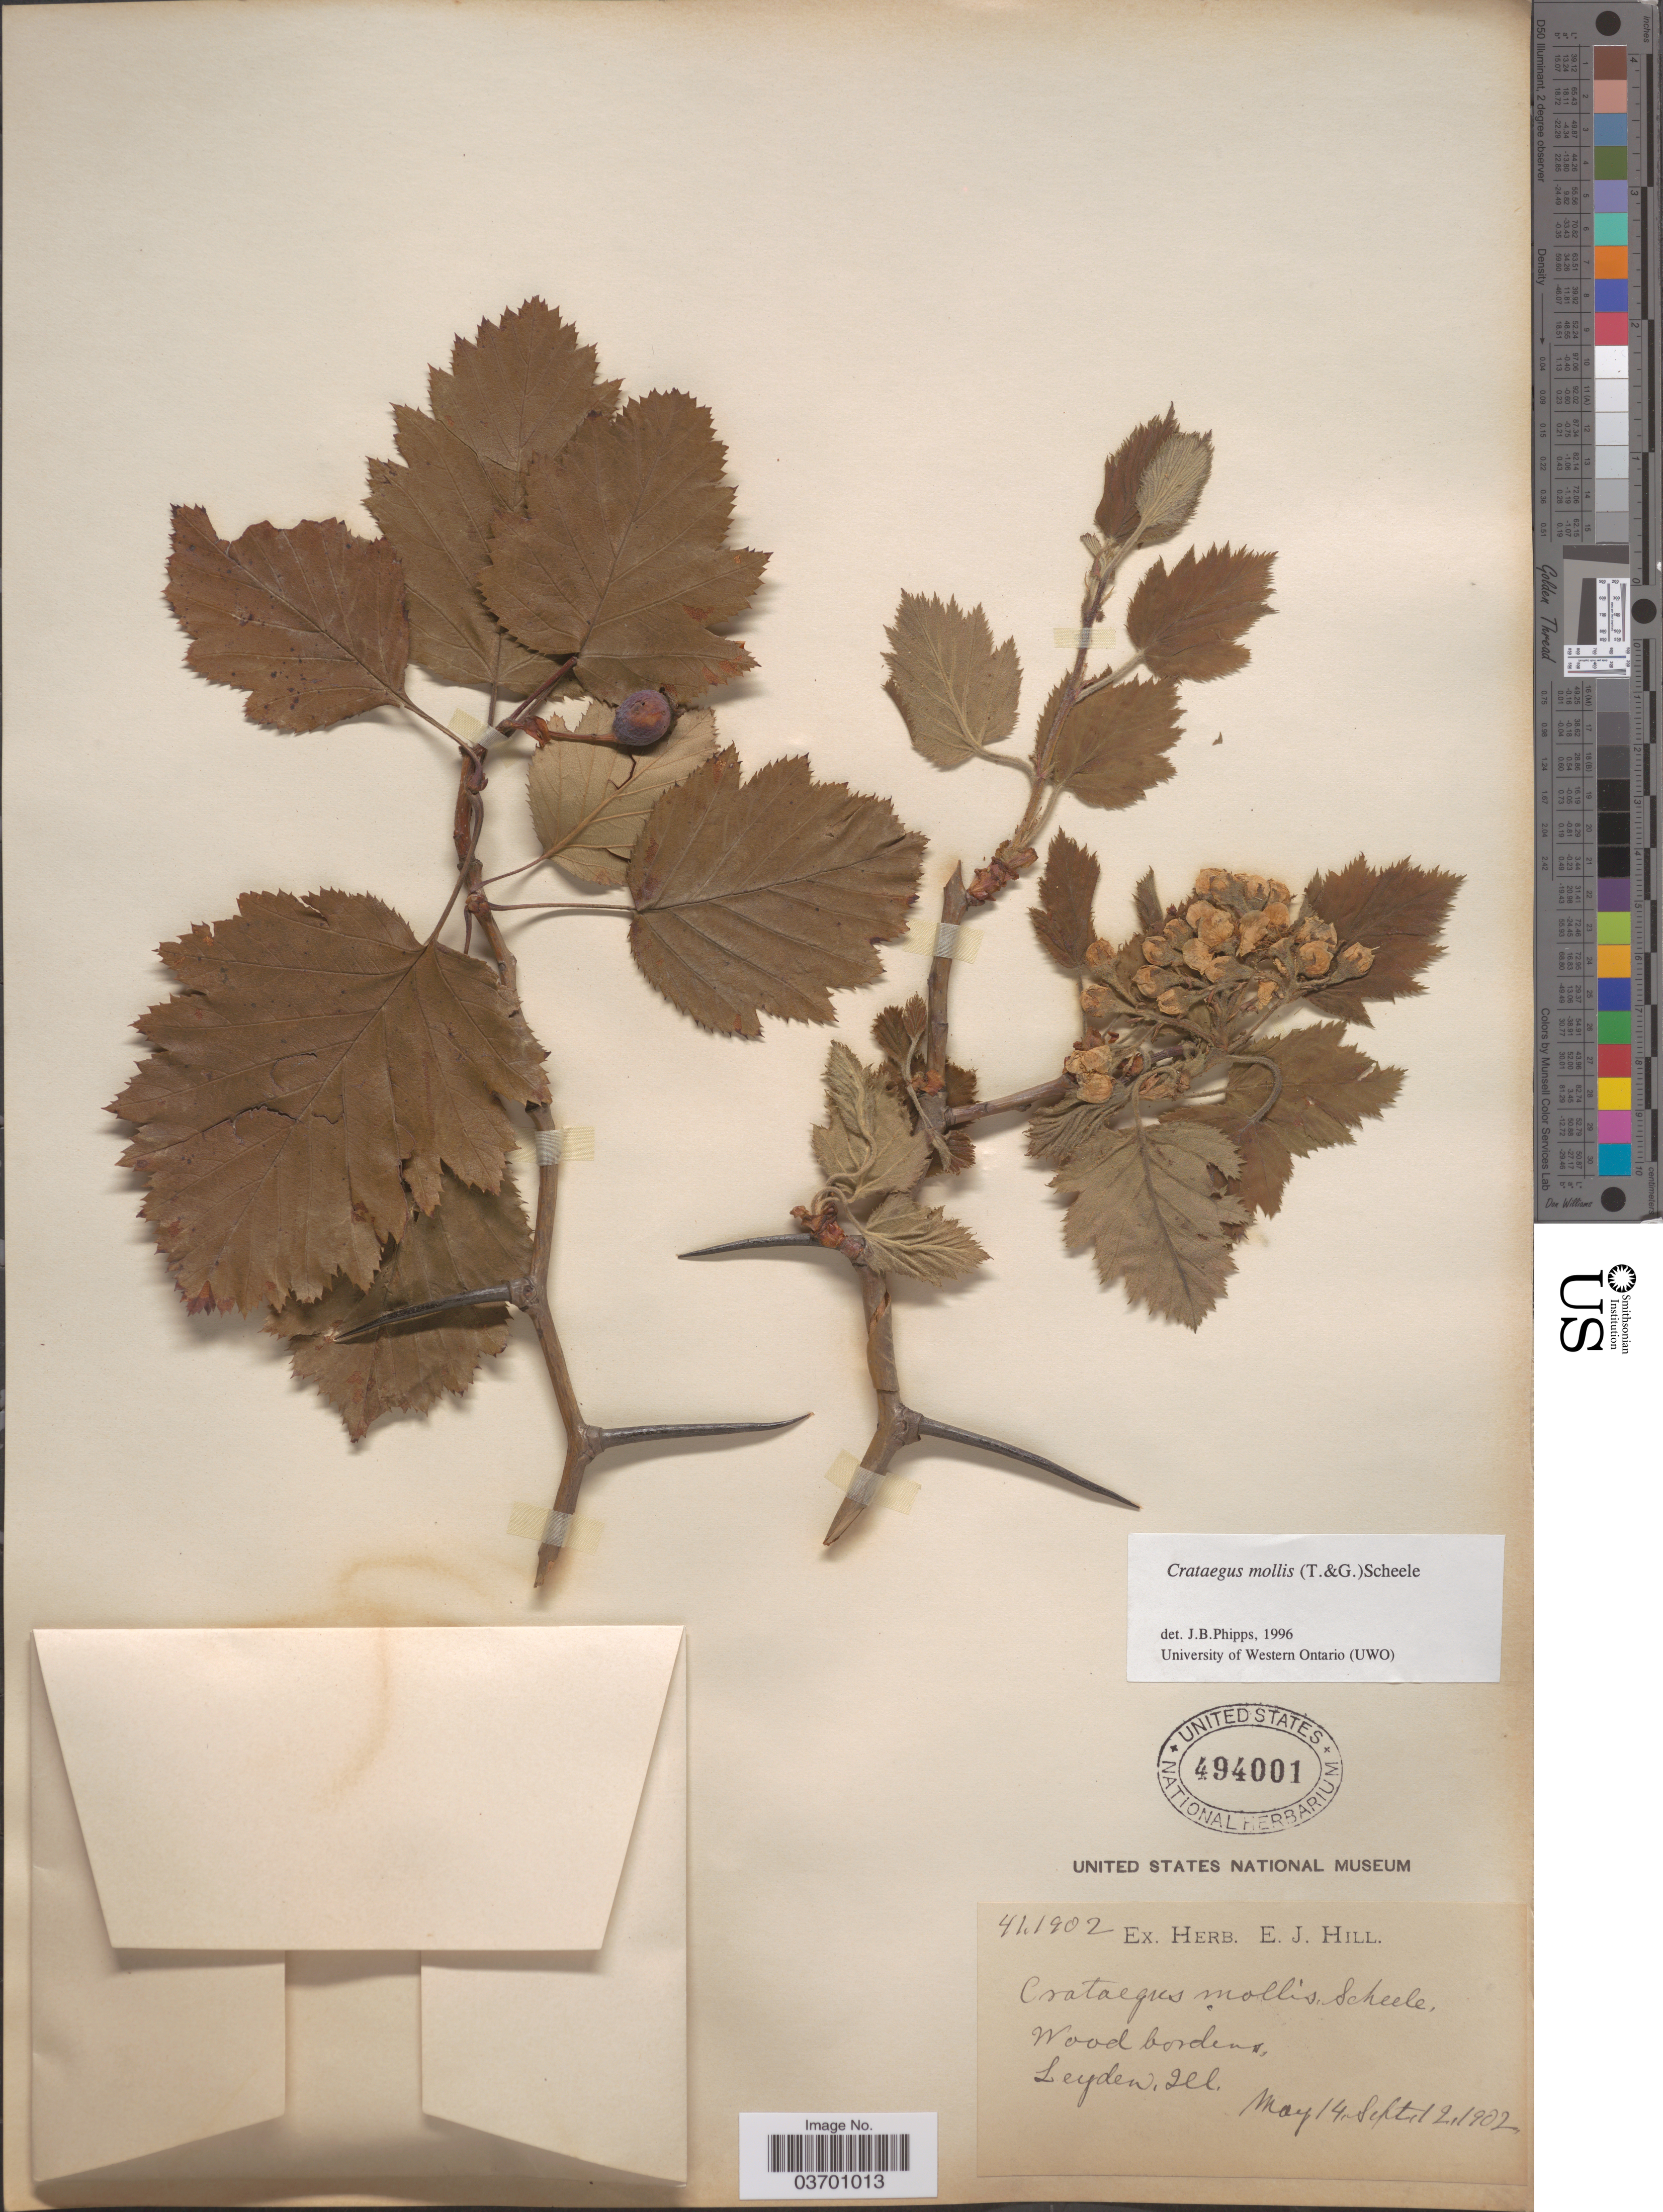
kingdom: Plantae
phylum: Tracheophyta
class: Magnoliopsida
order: Rosales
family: Rosaceae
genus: Crataegus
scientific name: Crataegus mollis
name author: (Torr. & A. Gray) Scheele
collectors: Ex herb. E. J. Hill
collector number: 411902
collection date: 1902-05-14/1902-09-12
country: United States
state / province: Illinois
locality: Wood borders, Leyden.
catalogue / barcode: US 494001